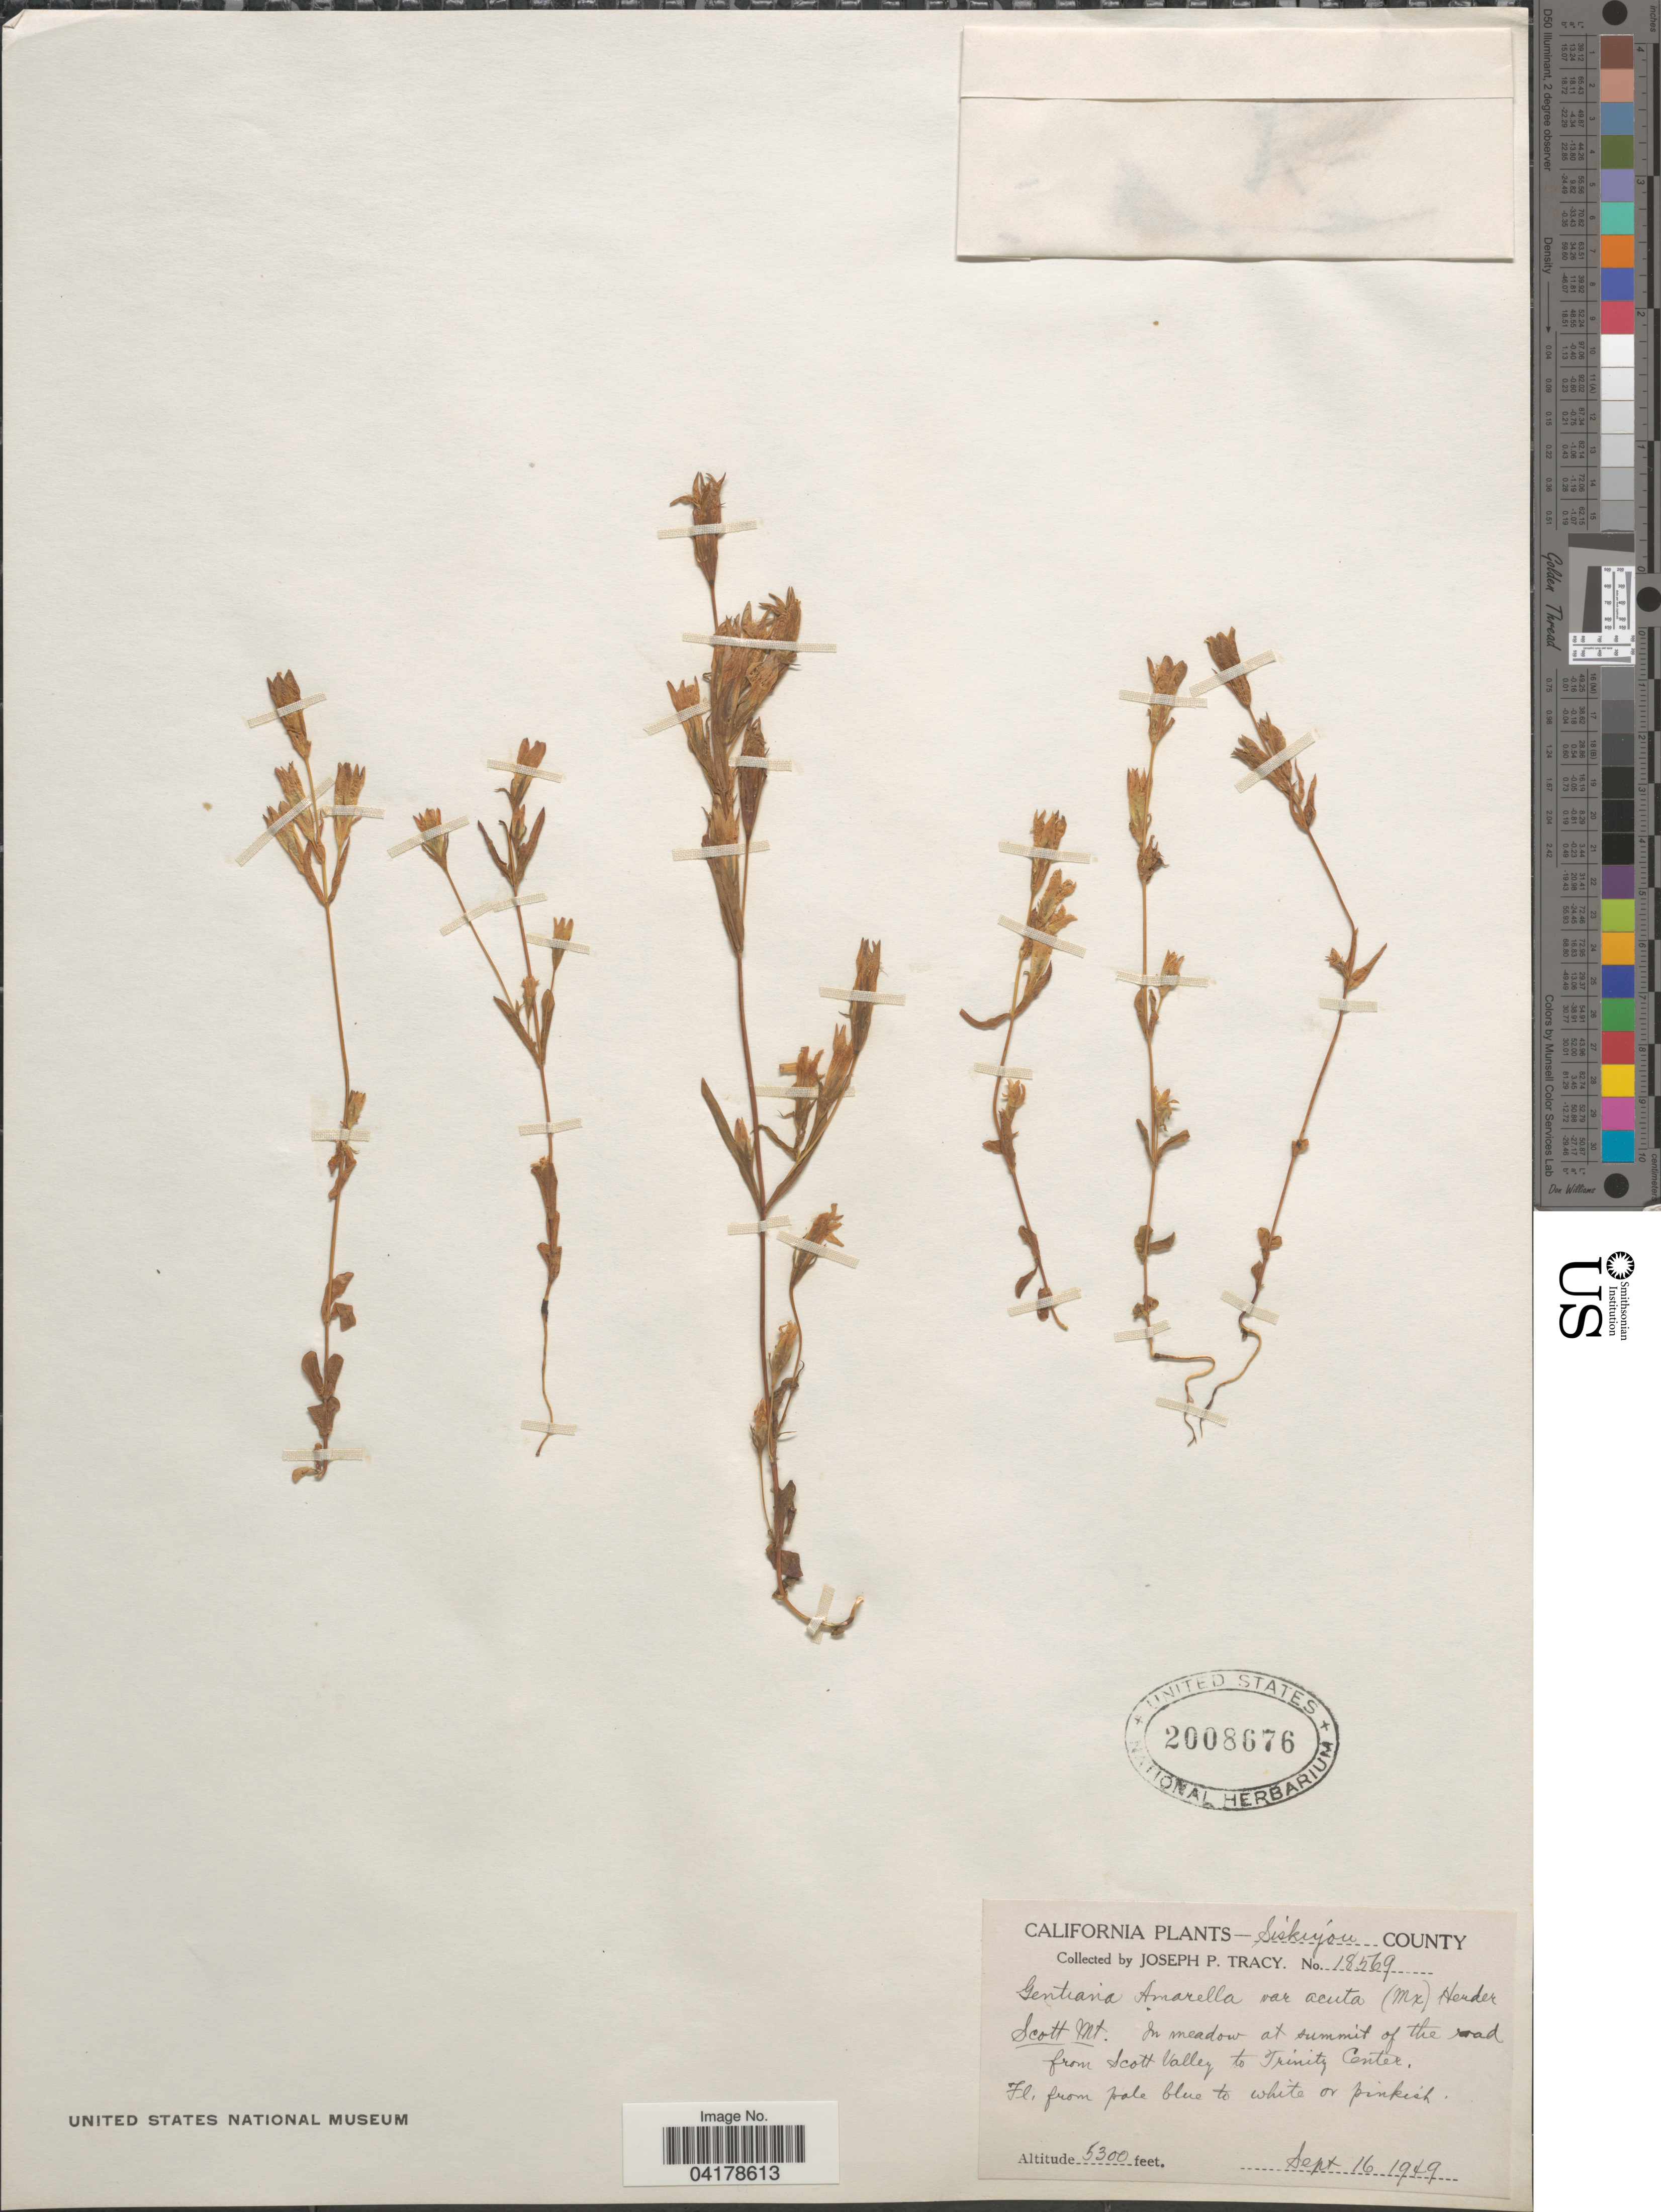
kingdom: Plantae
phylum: Tracheophyta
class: Magnoliopsida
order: Gentianales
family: Gentianaceae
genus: Gentiana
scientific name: Gentiana amarella var. acuta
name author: (Michx.) Herder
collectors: J. Tracy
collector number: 18569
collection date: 1949-09-16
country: United States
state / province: California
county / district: Siskiyou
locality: Siskiyou County. Scott Mt. In meadow at summit of the road from Scott Valley to Trinity Center.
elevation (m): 1615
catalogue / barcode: US 2008676